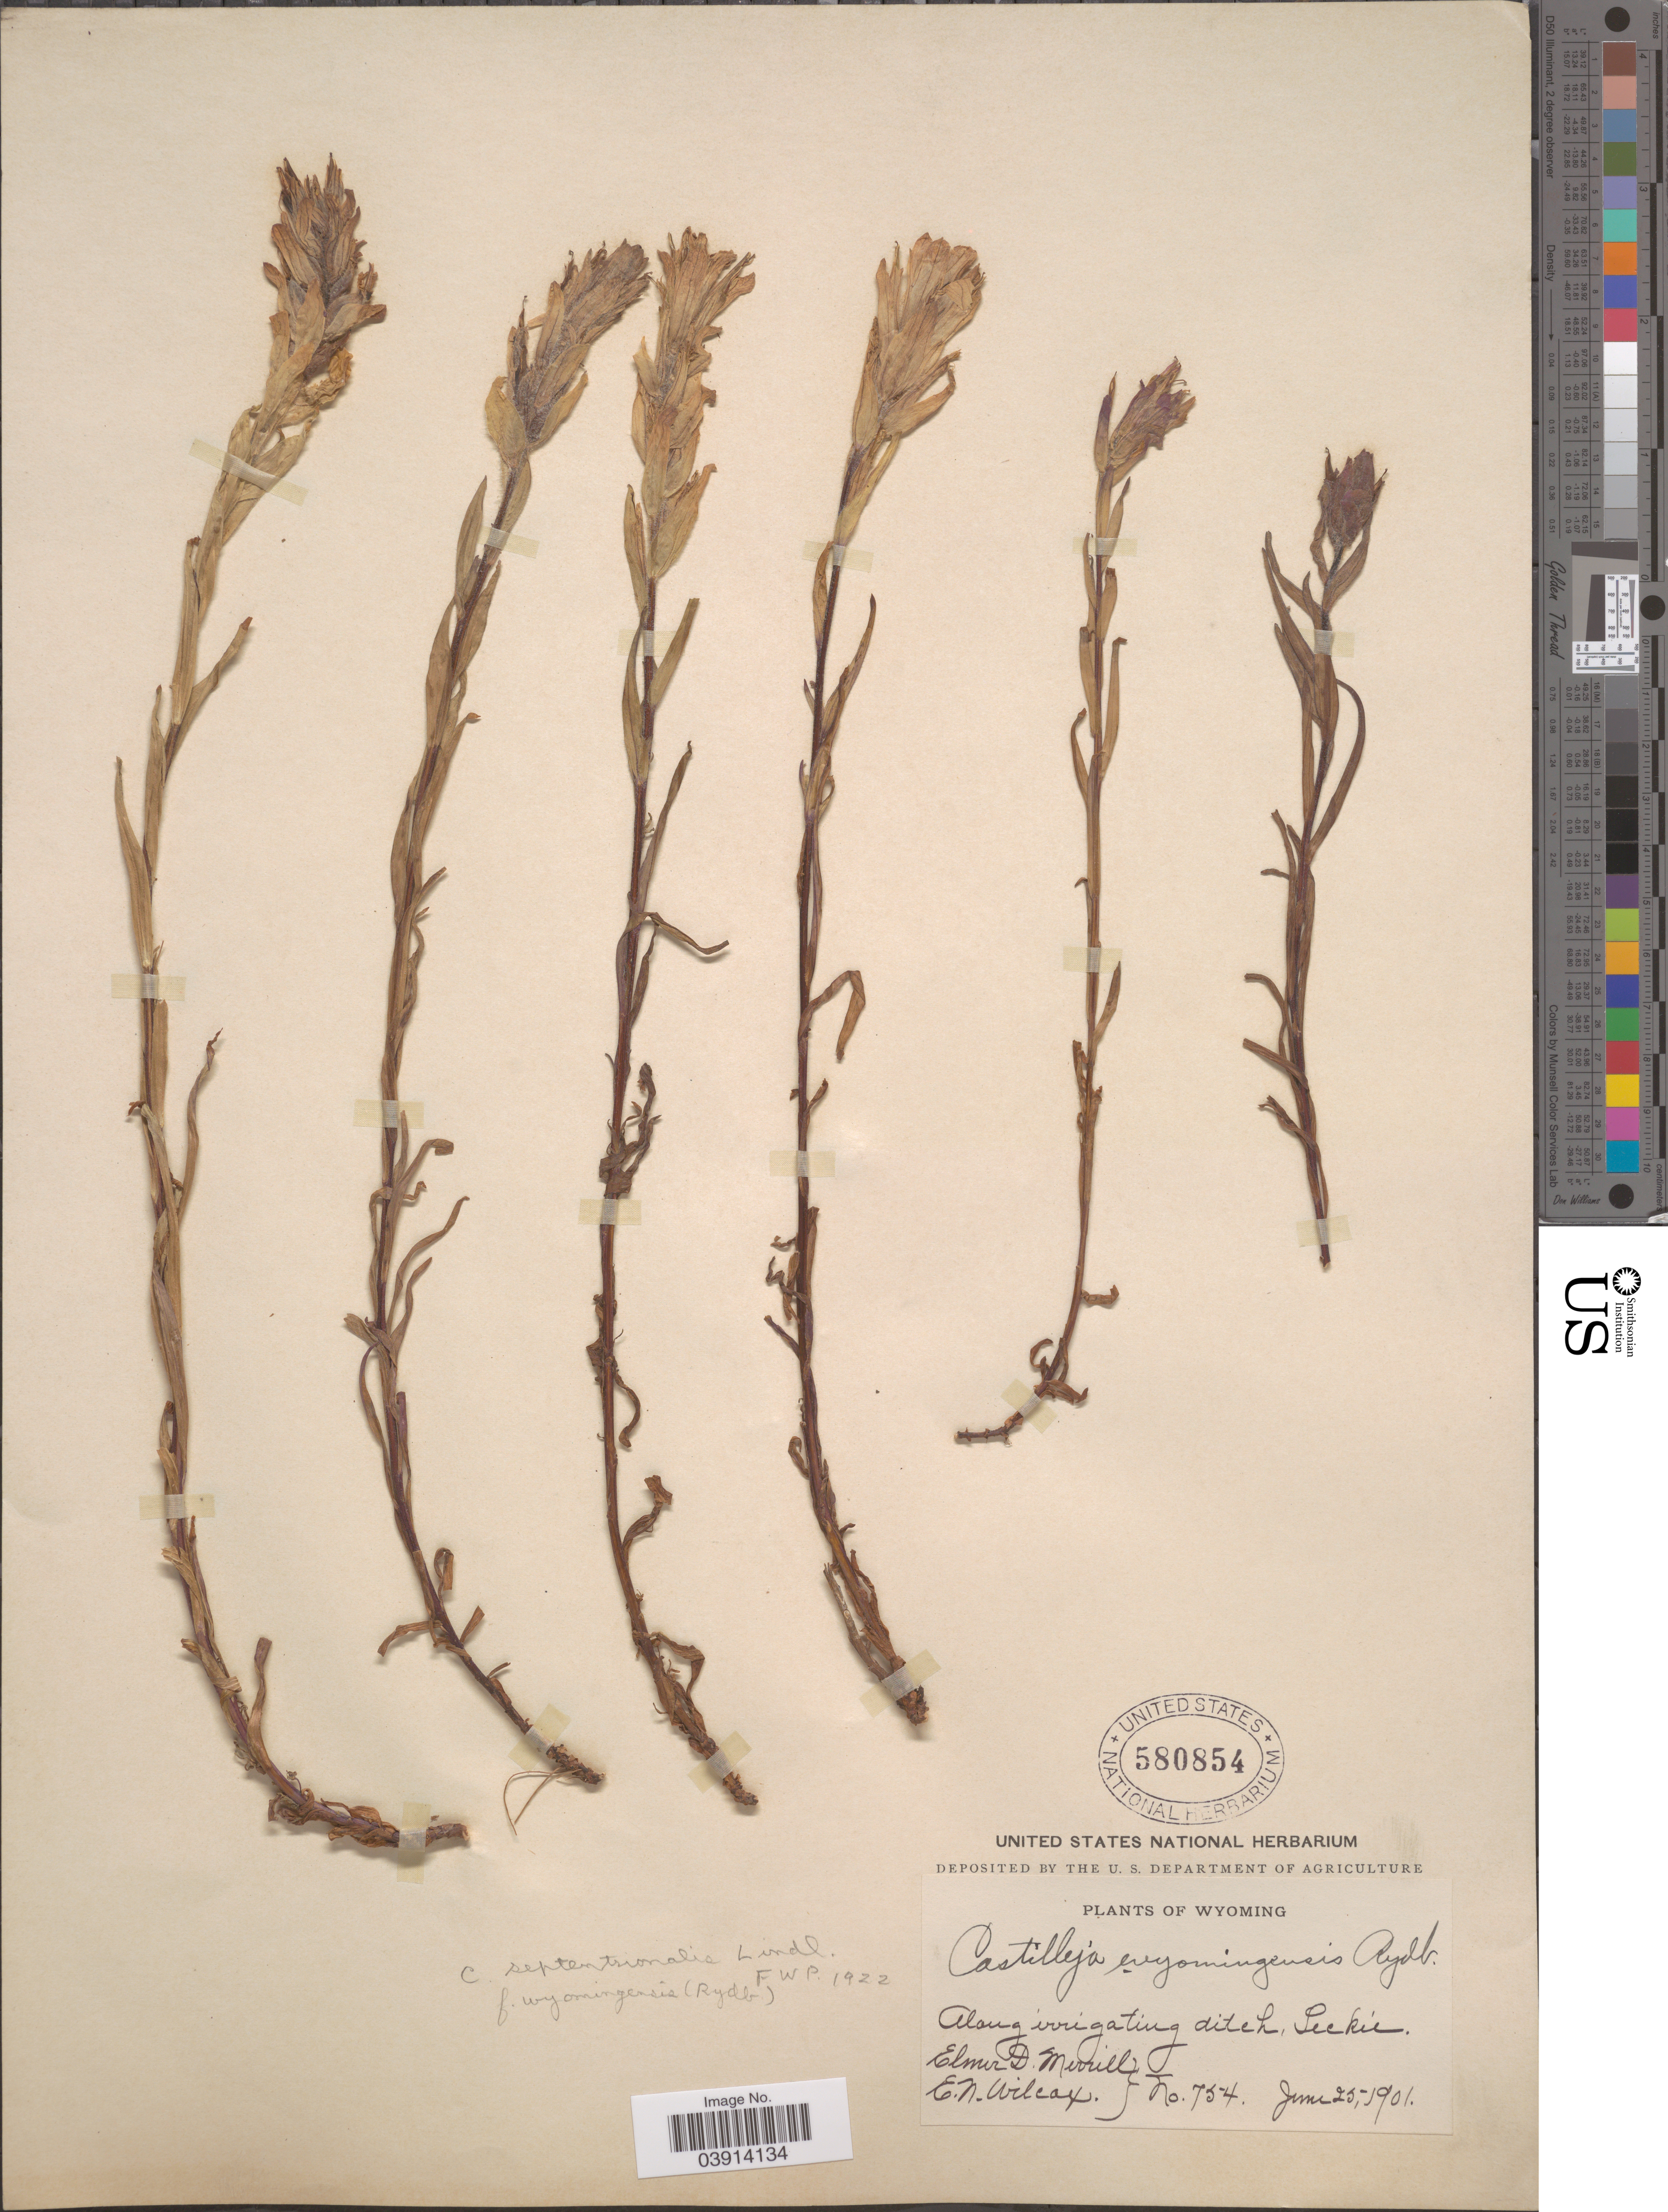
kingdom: Plantae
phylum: Tracheophyta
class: Magnoliopsida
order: Lamiales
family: Orobanchaceae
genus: Castilleja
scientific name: Castilleja tenella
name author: Rebrist.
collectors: E. D. Merrill & E. Wilcox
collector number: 754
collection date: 1901-06-25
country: United States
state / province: Wyoming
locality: Along irrigating ditch, Leckie.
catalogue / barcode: US 580854